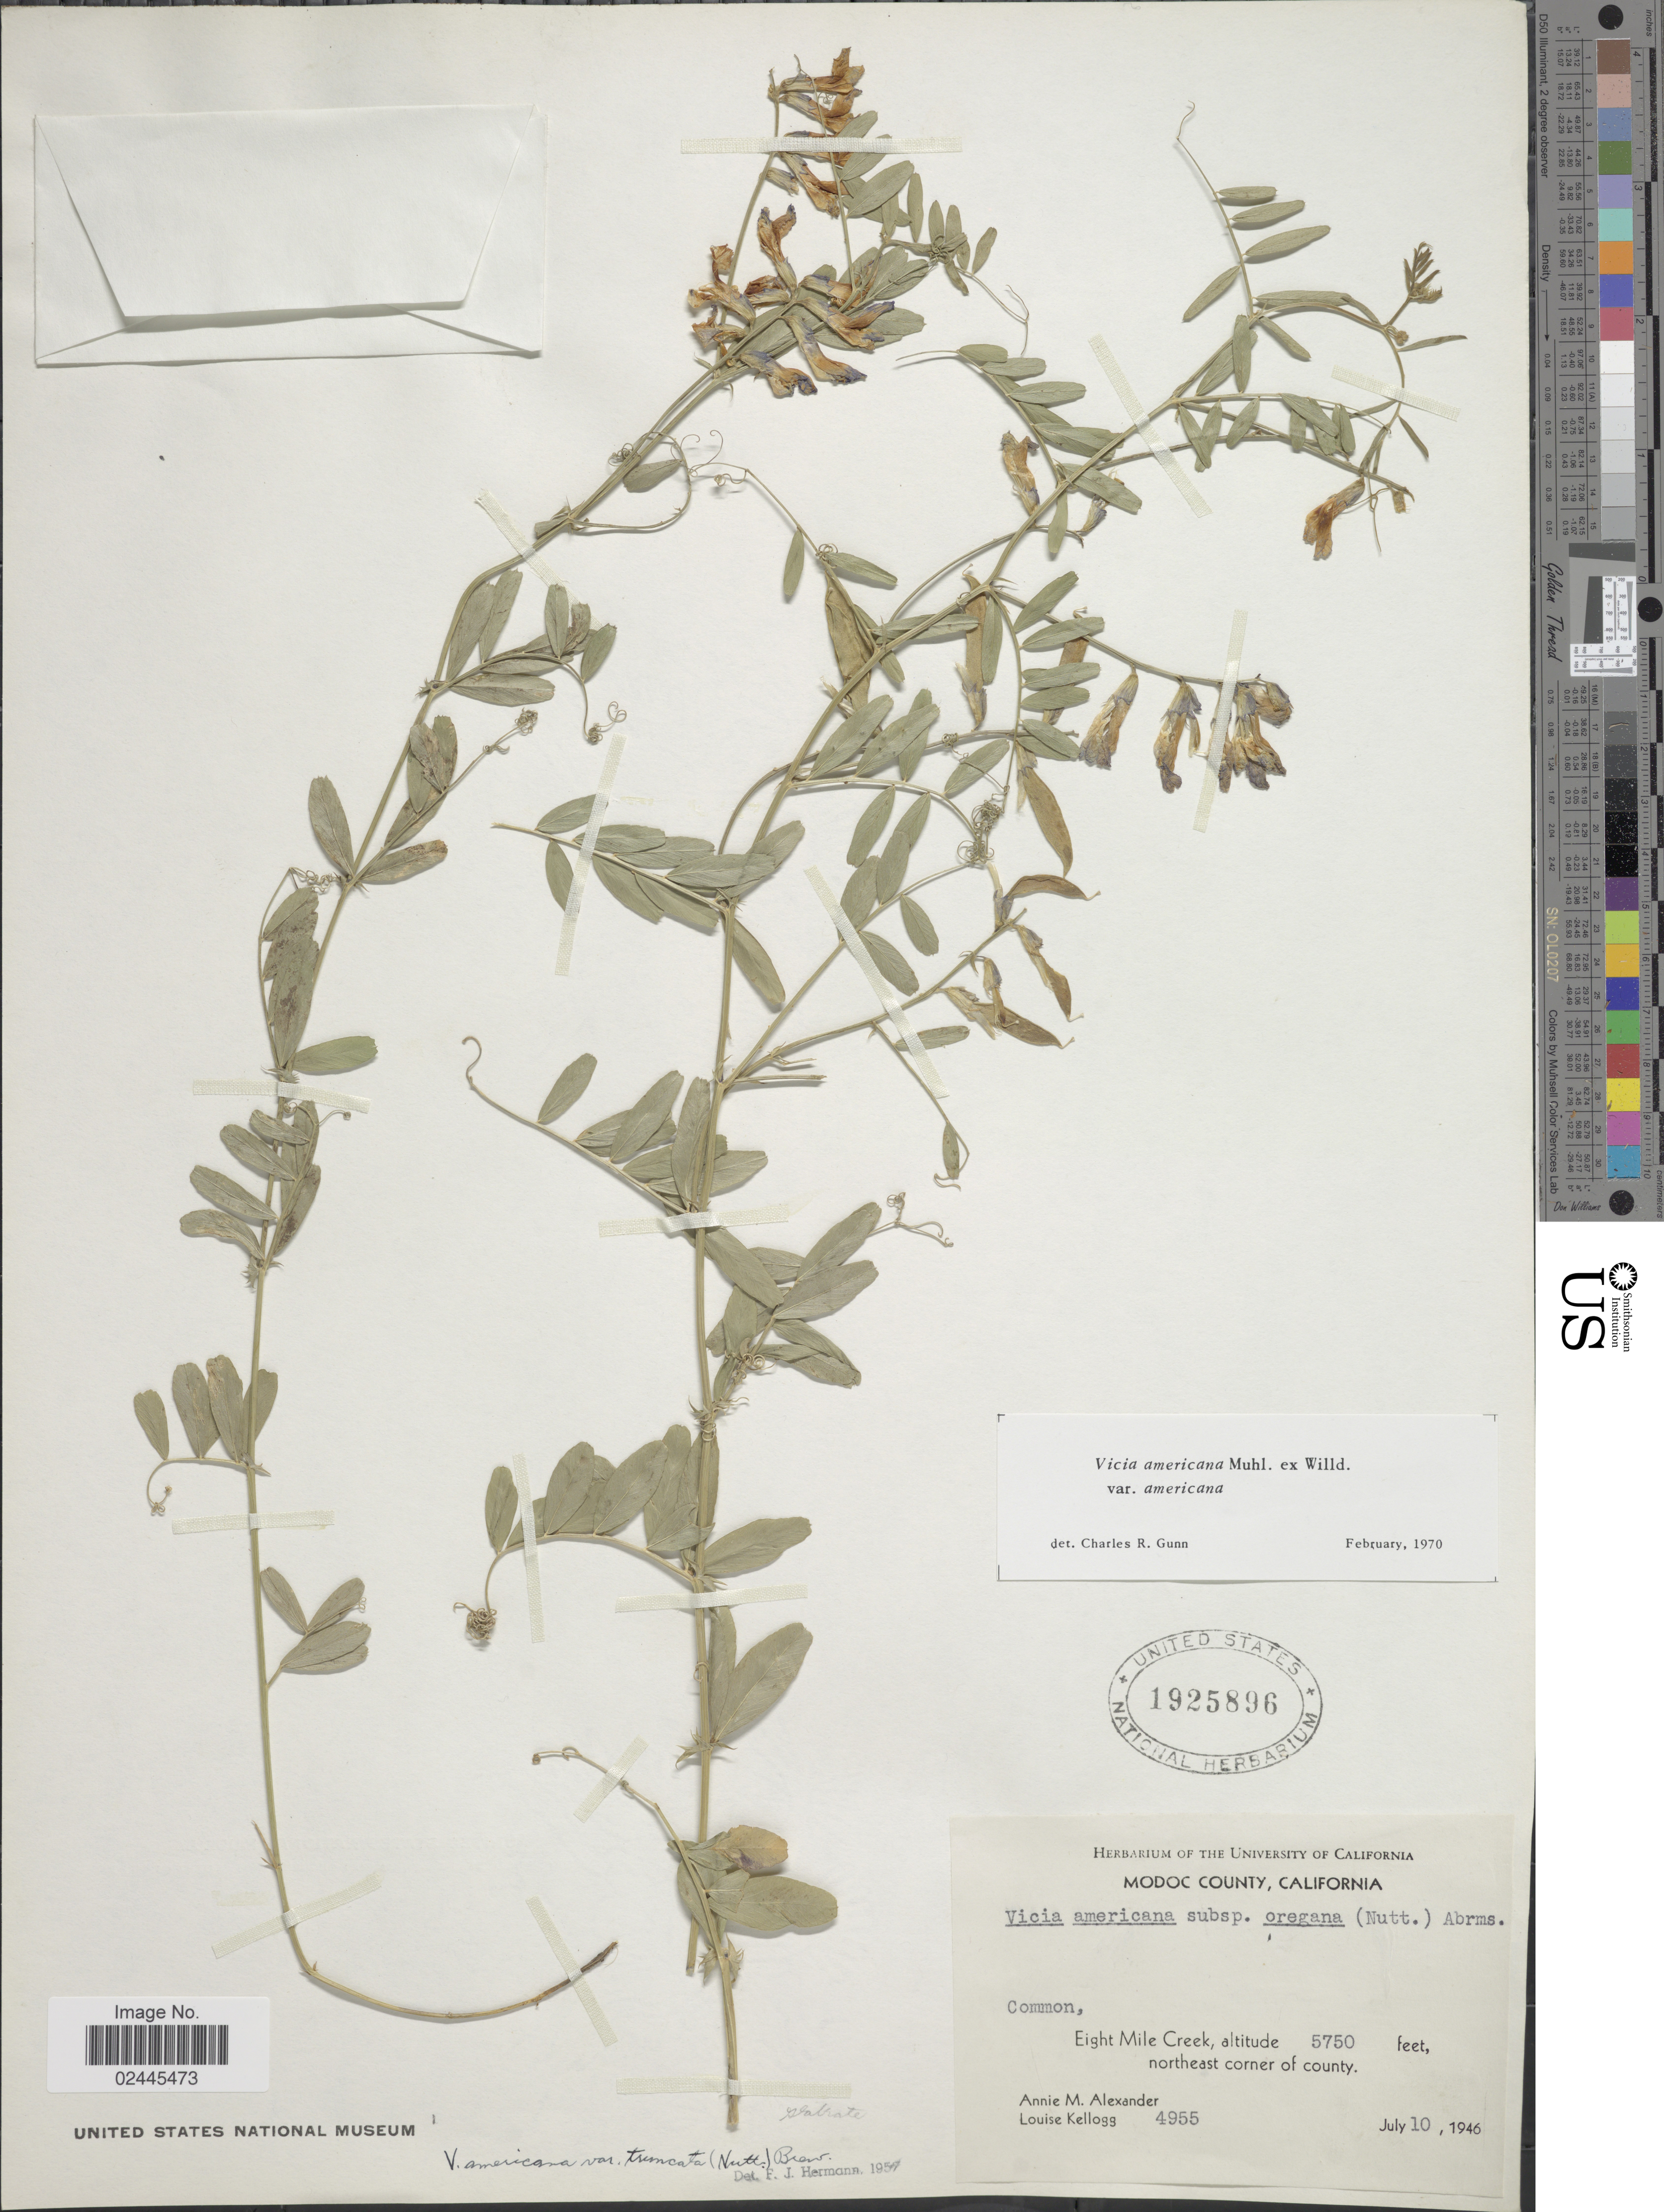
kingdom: Plantae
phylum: Tracheophyta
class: Magnoliopsida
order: Fabales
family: Fabaceae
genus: Vicia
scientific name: Vicia americana var. americana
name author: Muhl. ex Willd.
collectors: A. M. Alexander & L. Kellogg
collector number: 4955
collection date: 1946-07-10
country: United States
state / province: California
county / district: Modoc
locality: Modoc County, California. Common, Eight Mile Creek, northeast corner of county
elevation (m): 1753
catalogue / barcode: US 1925896